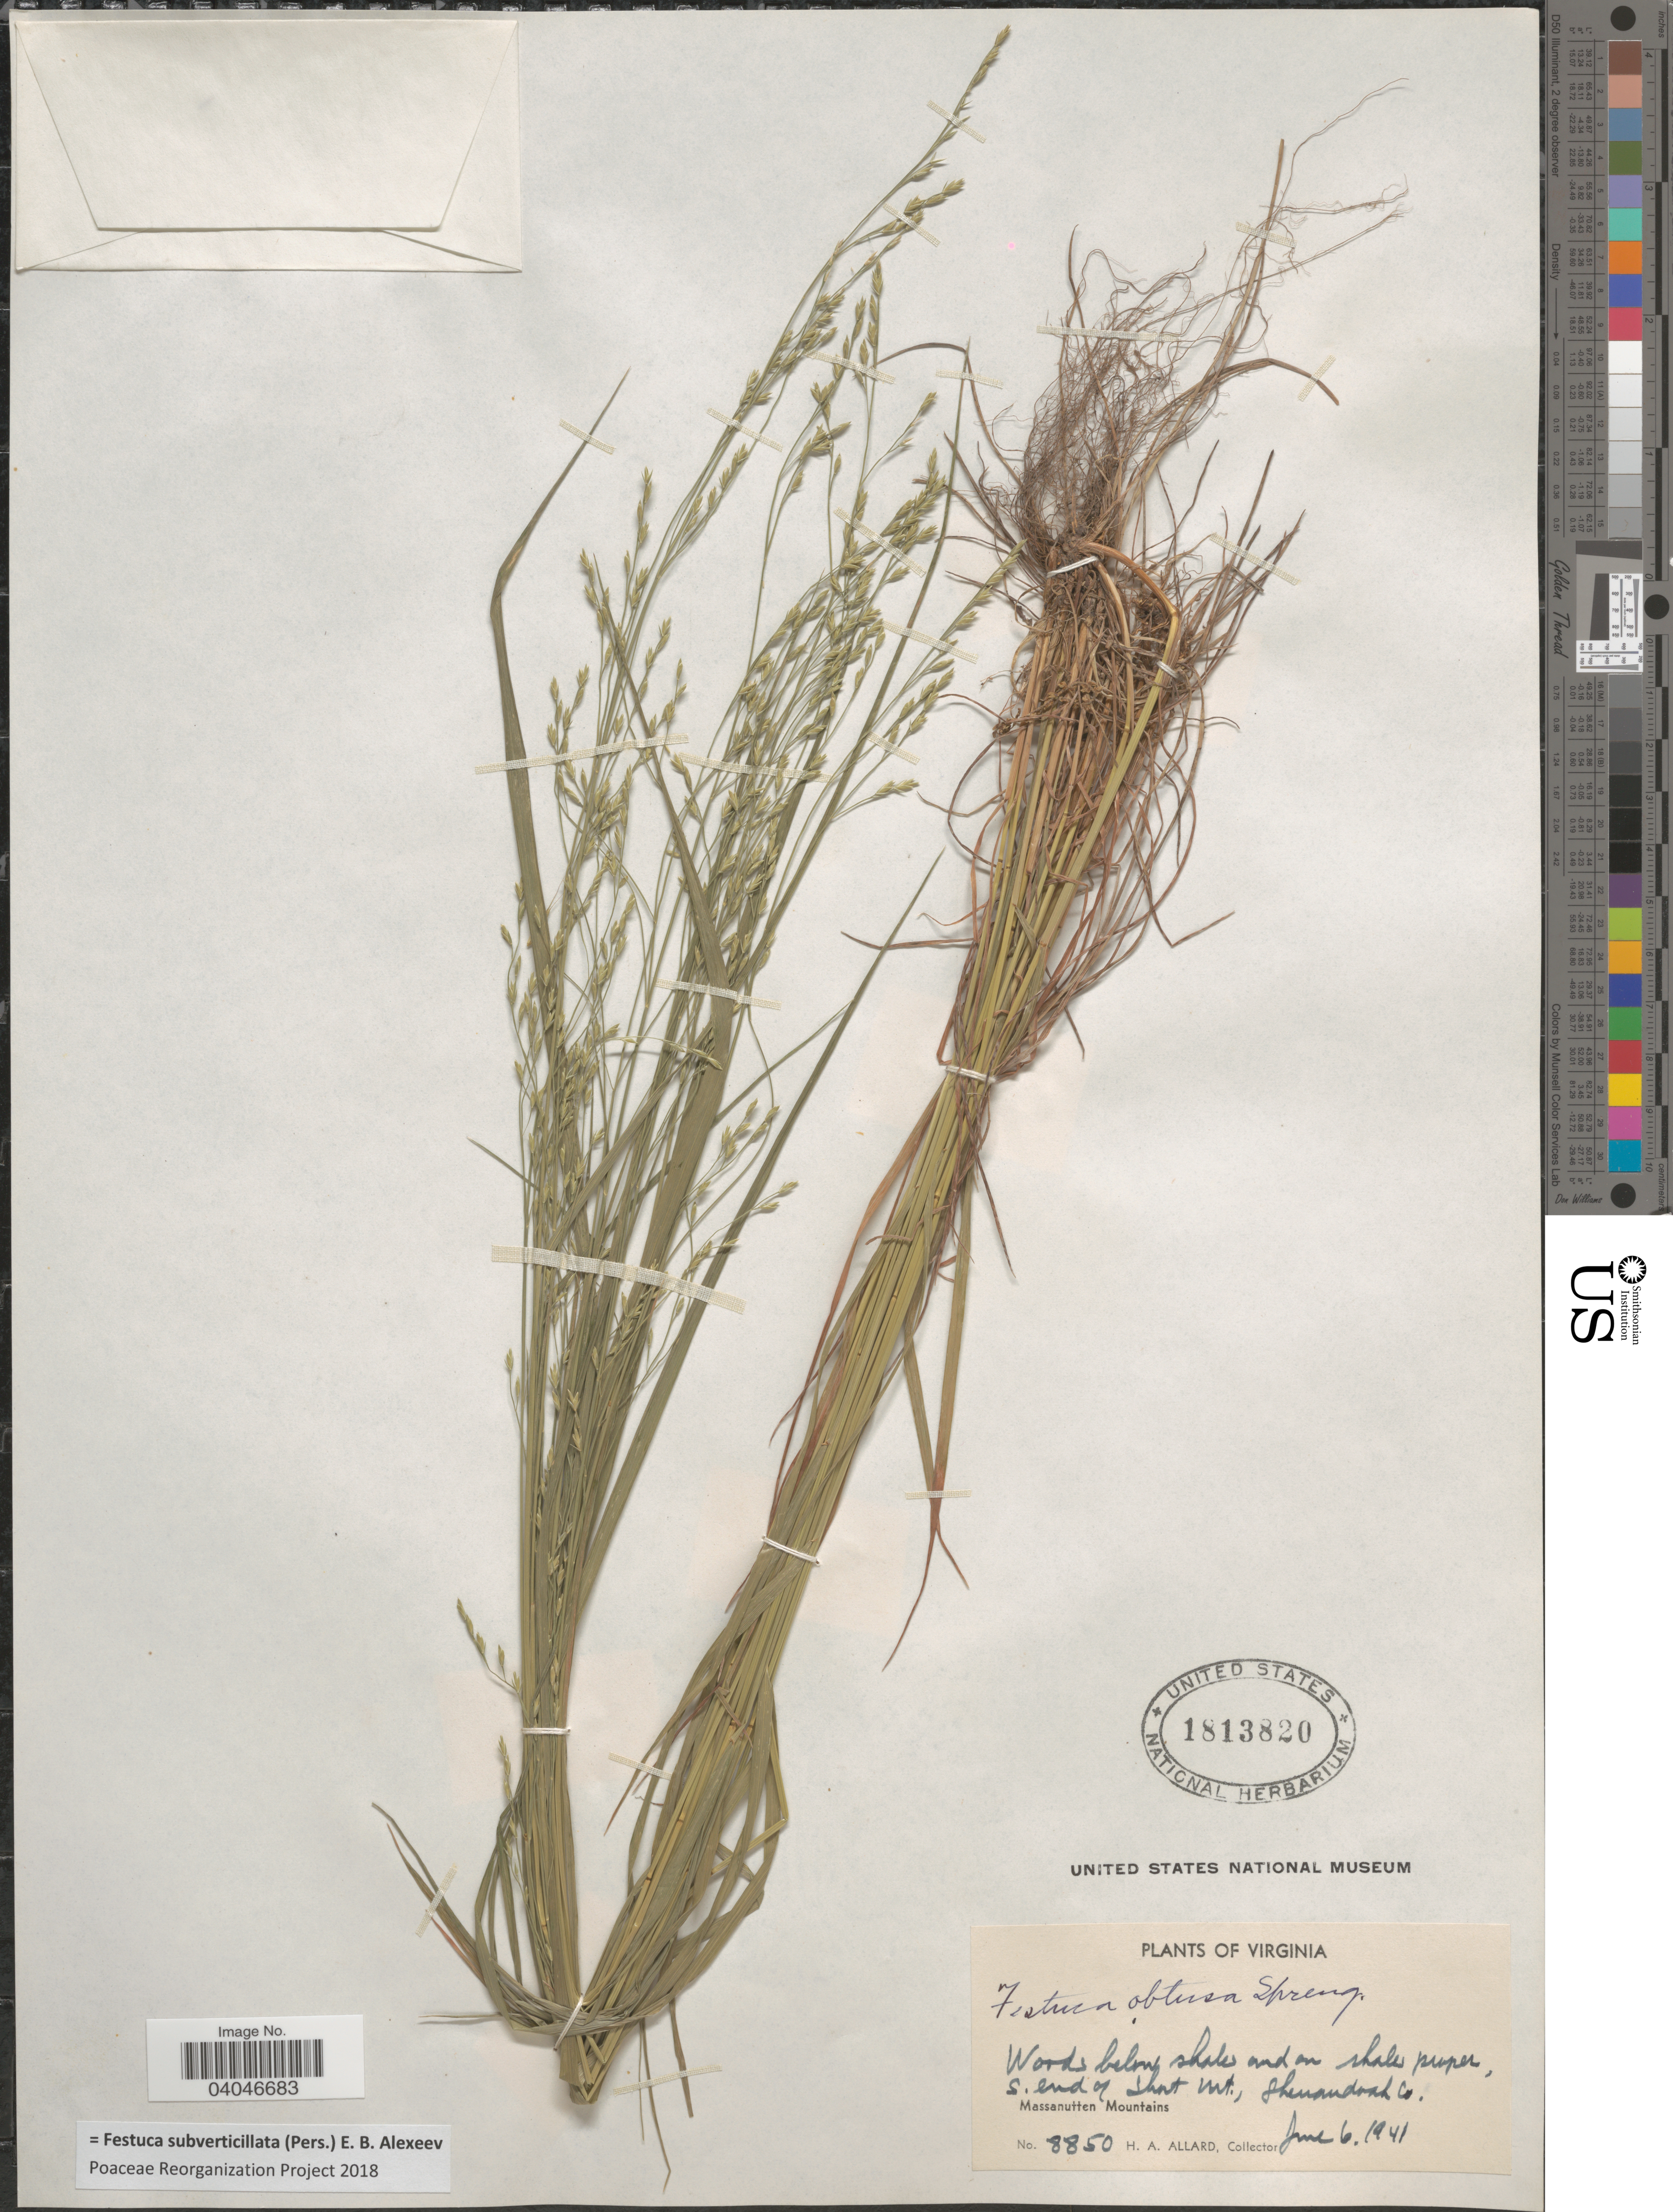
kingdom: Plantae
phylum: Tracheophyta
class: Liliopsida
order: Poales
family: Poaceae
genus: Festuca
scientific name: Festuca subverticillata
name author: (Pers.) E.B. Alexeev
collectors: H. A. Allard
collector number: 8850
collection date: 1941-06-06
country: United States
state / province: Virginia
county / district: Shenandoah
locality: Woods below shale and on shales proper, S. end of Short Mt., Shenandoah Co. Massanutten Mountains.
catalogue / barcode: US 1813820